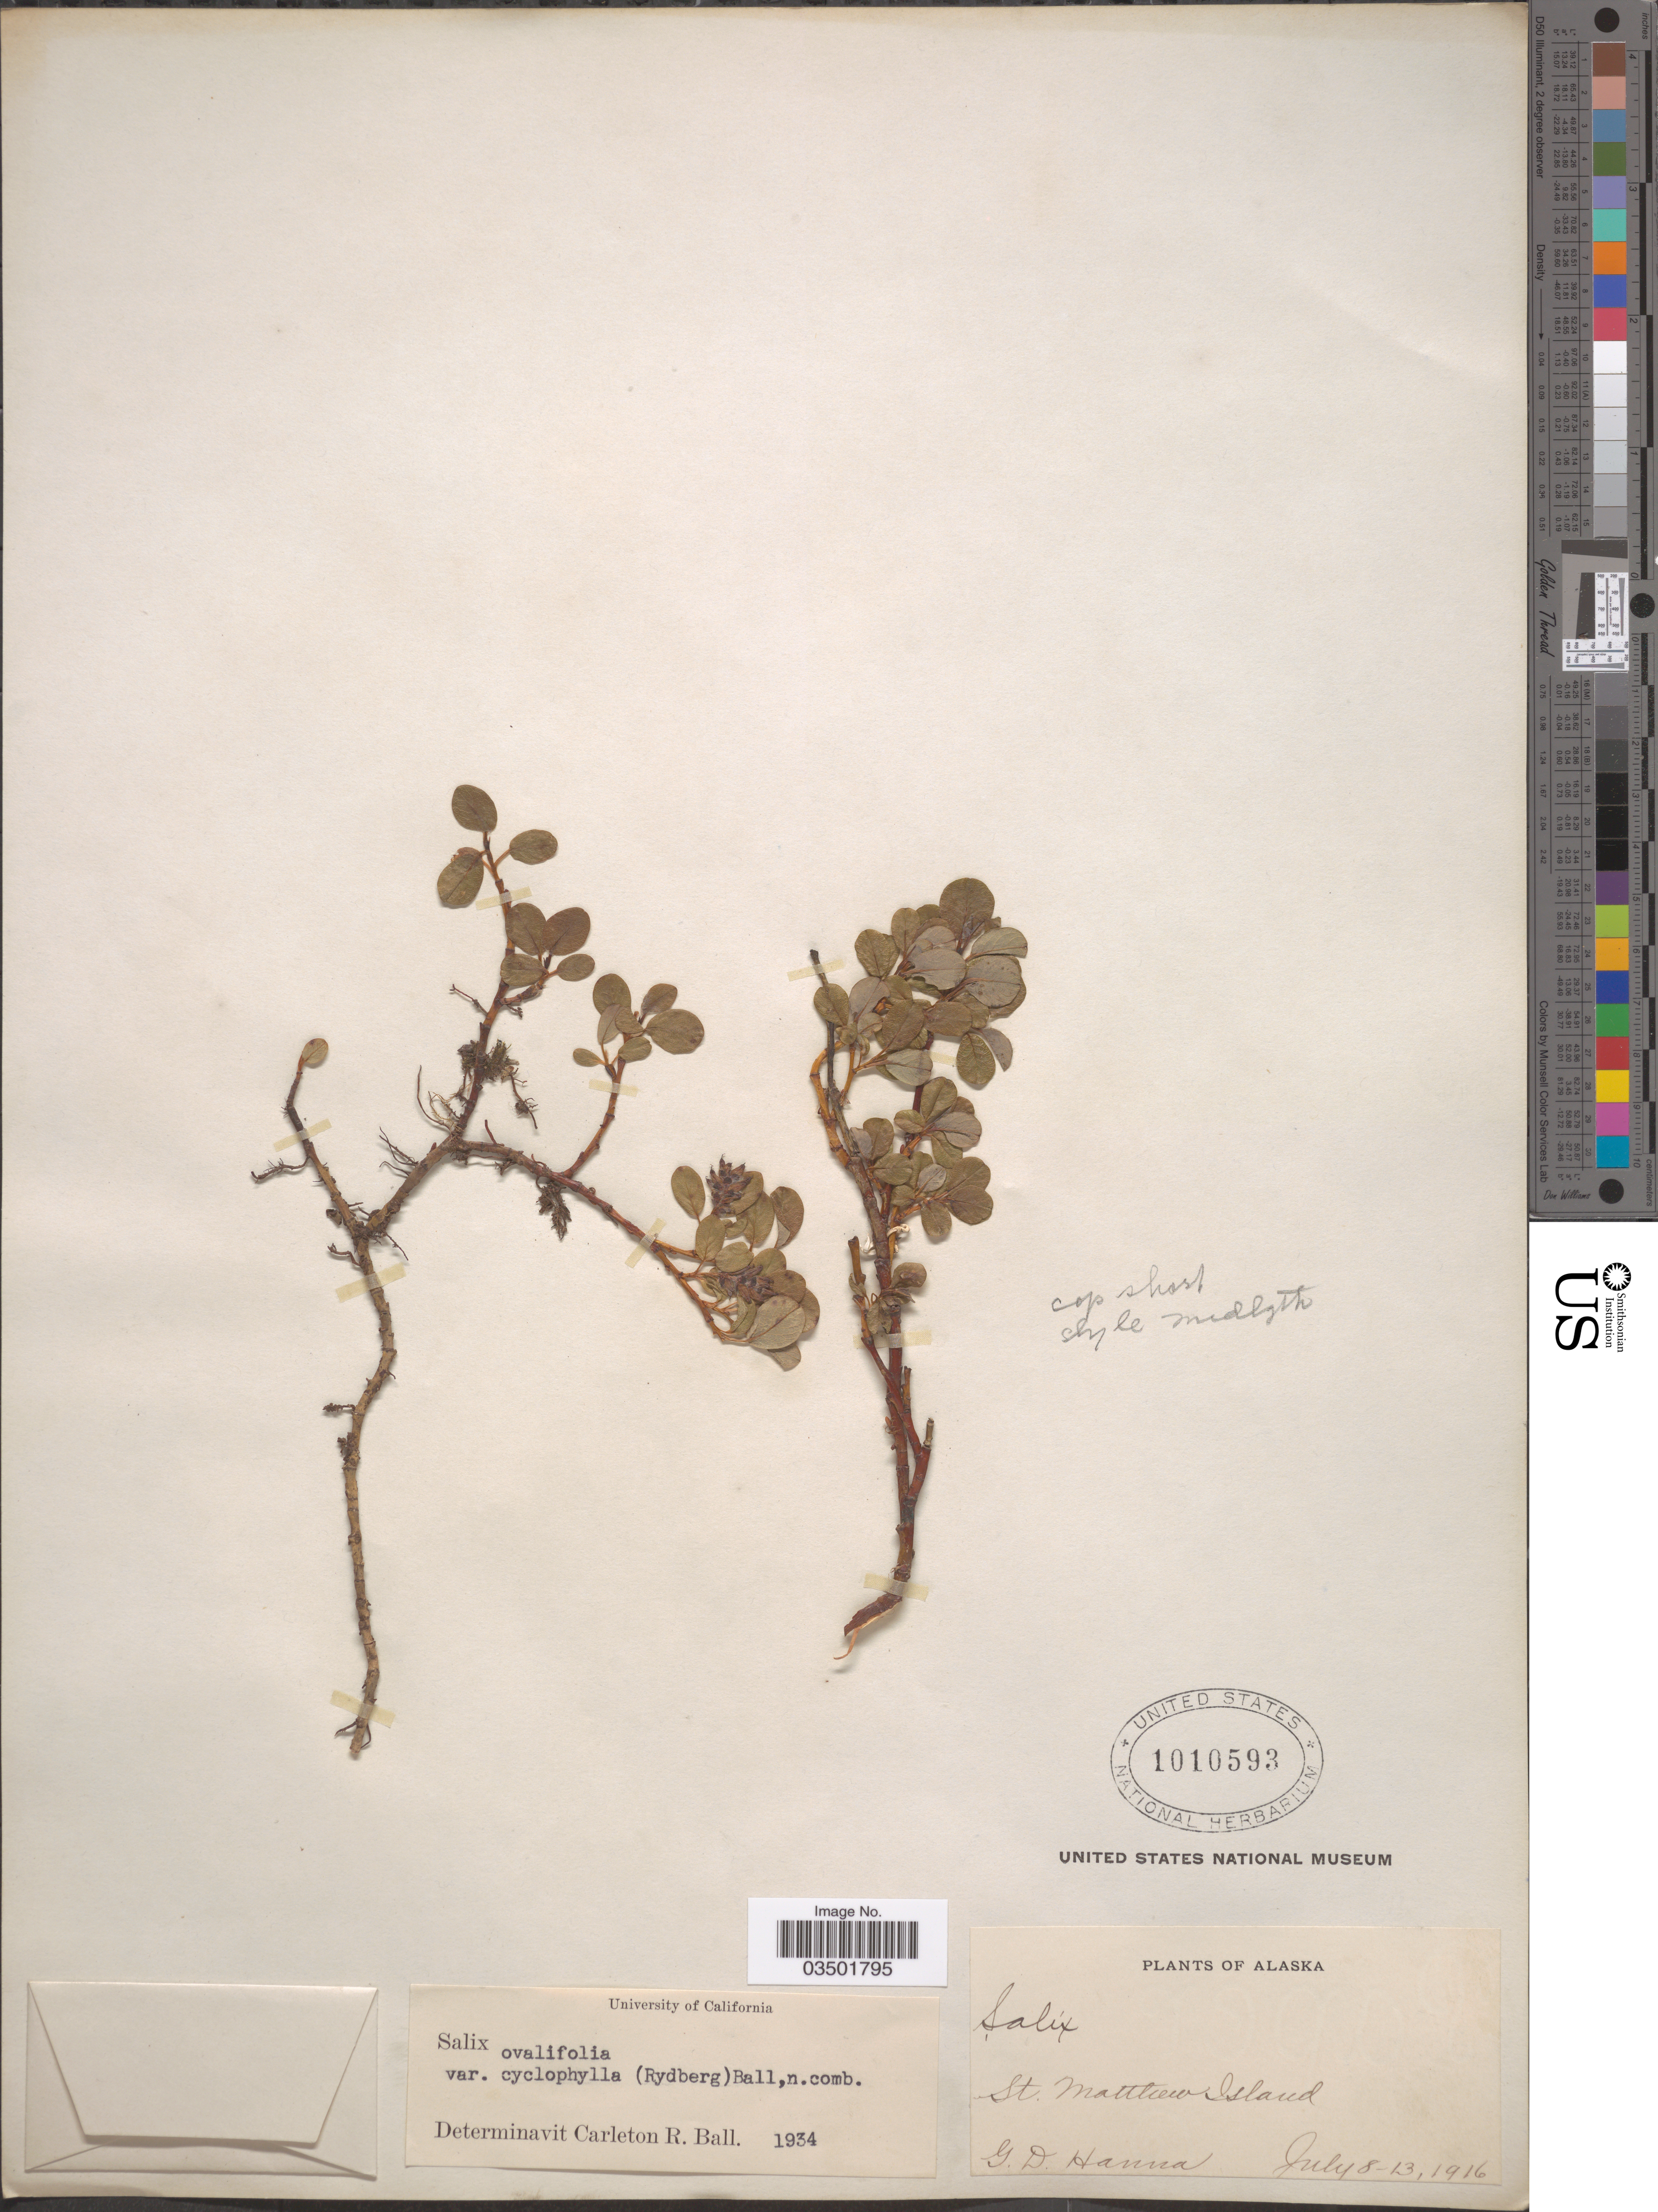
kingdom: Plantae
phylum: Tracheophyta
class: Magnoliopsida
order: Malpighiales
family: Salicaceae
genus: Salix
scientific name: Salix ovalifolia var. cyclophylla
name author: (Rydb.) C.R. Ball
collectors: G. D. Hanna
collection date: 1916-07-08/1916-07-13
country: United States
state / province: Alaska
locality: St. Matthew Island.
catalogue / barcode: US 1010593